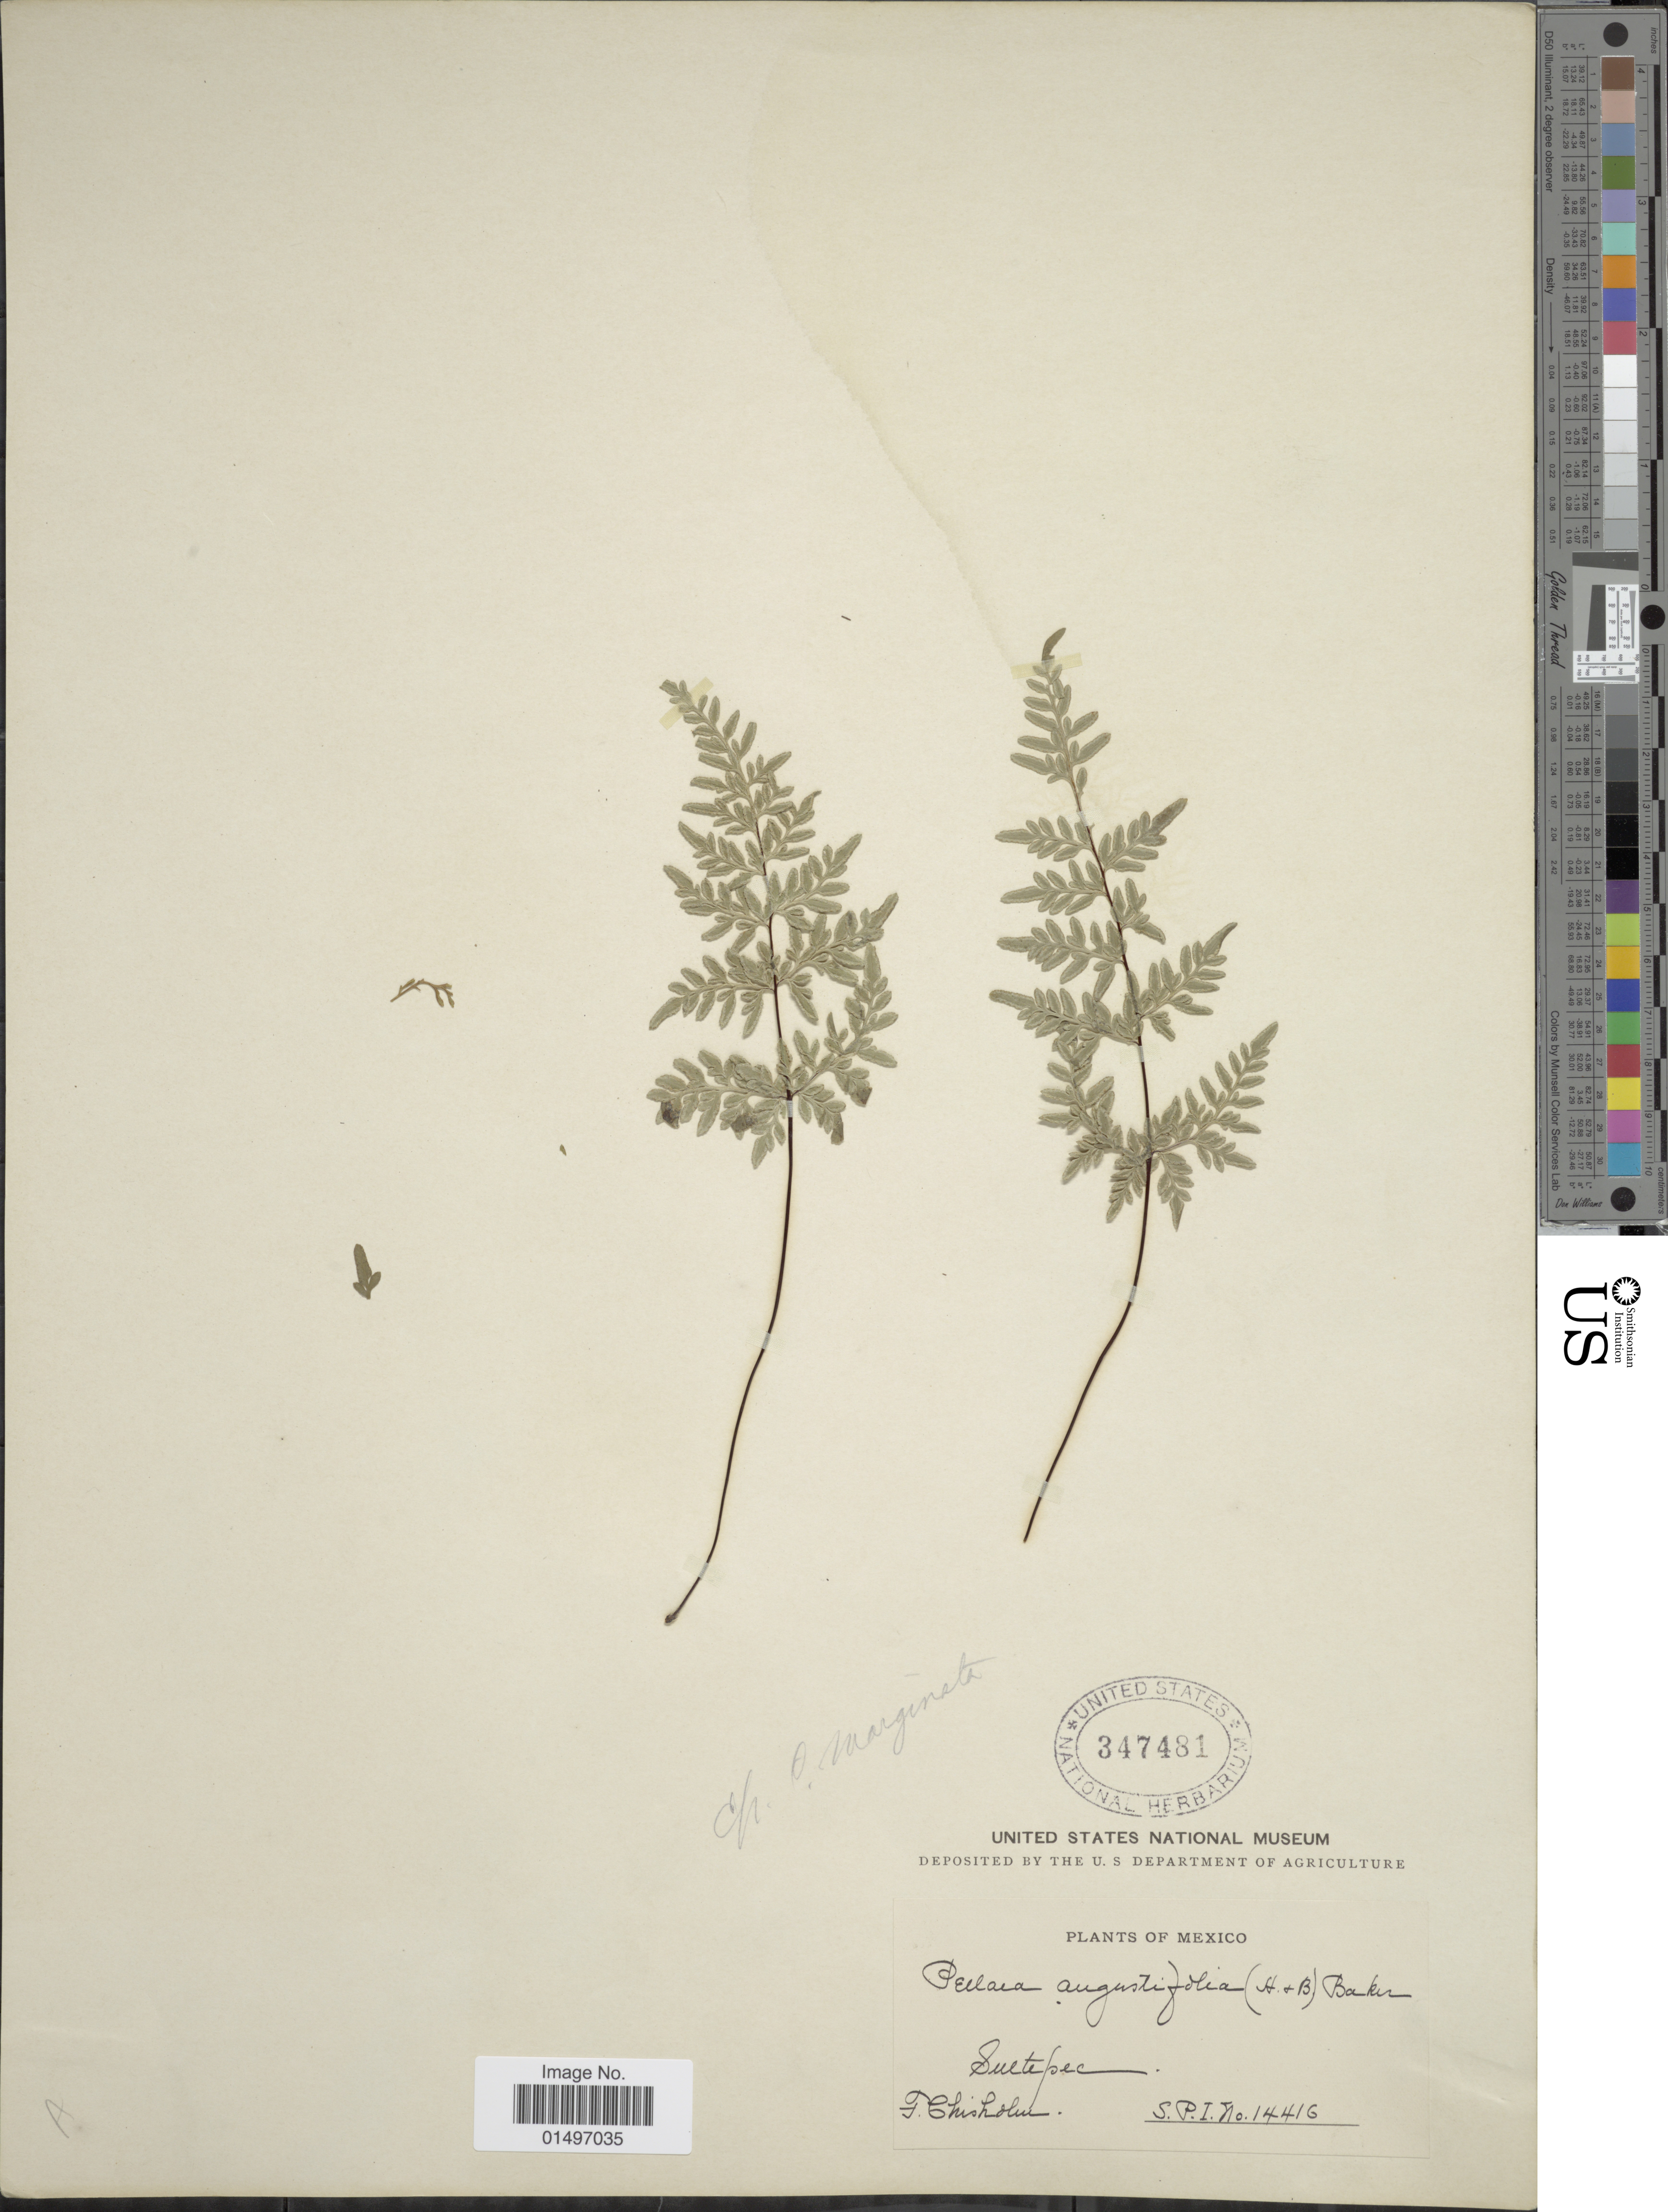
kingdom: Plantae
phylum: Tracheophyta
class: Polypodiopsida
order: Polypodiales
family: Pteridaceae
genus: Gaga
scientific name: Gaga hirsuta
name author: (Link) Fay W. Li & Windham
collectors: F. Chisholm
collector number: SPI 14416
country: Mexico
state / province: México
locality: Mexico, Suetepec.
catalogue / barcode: US 347481